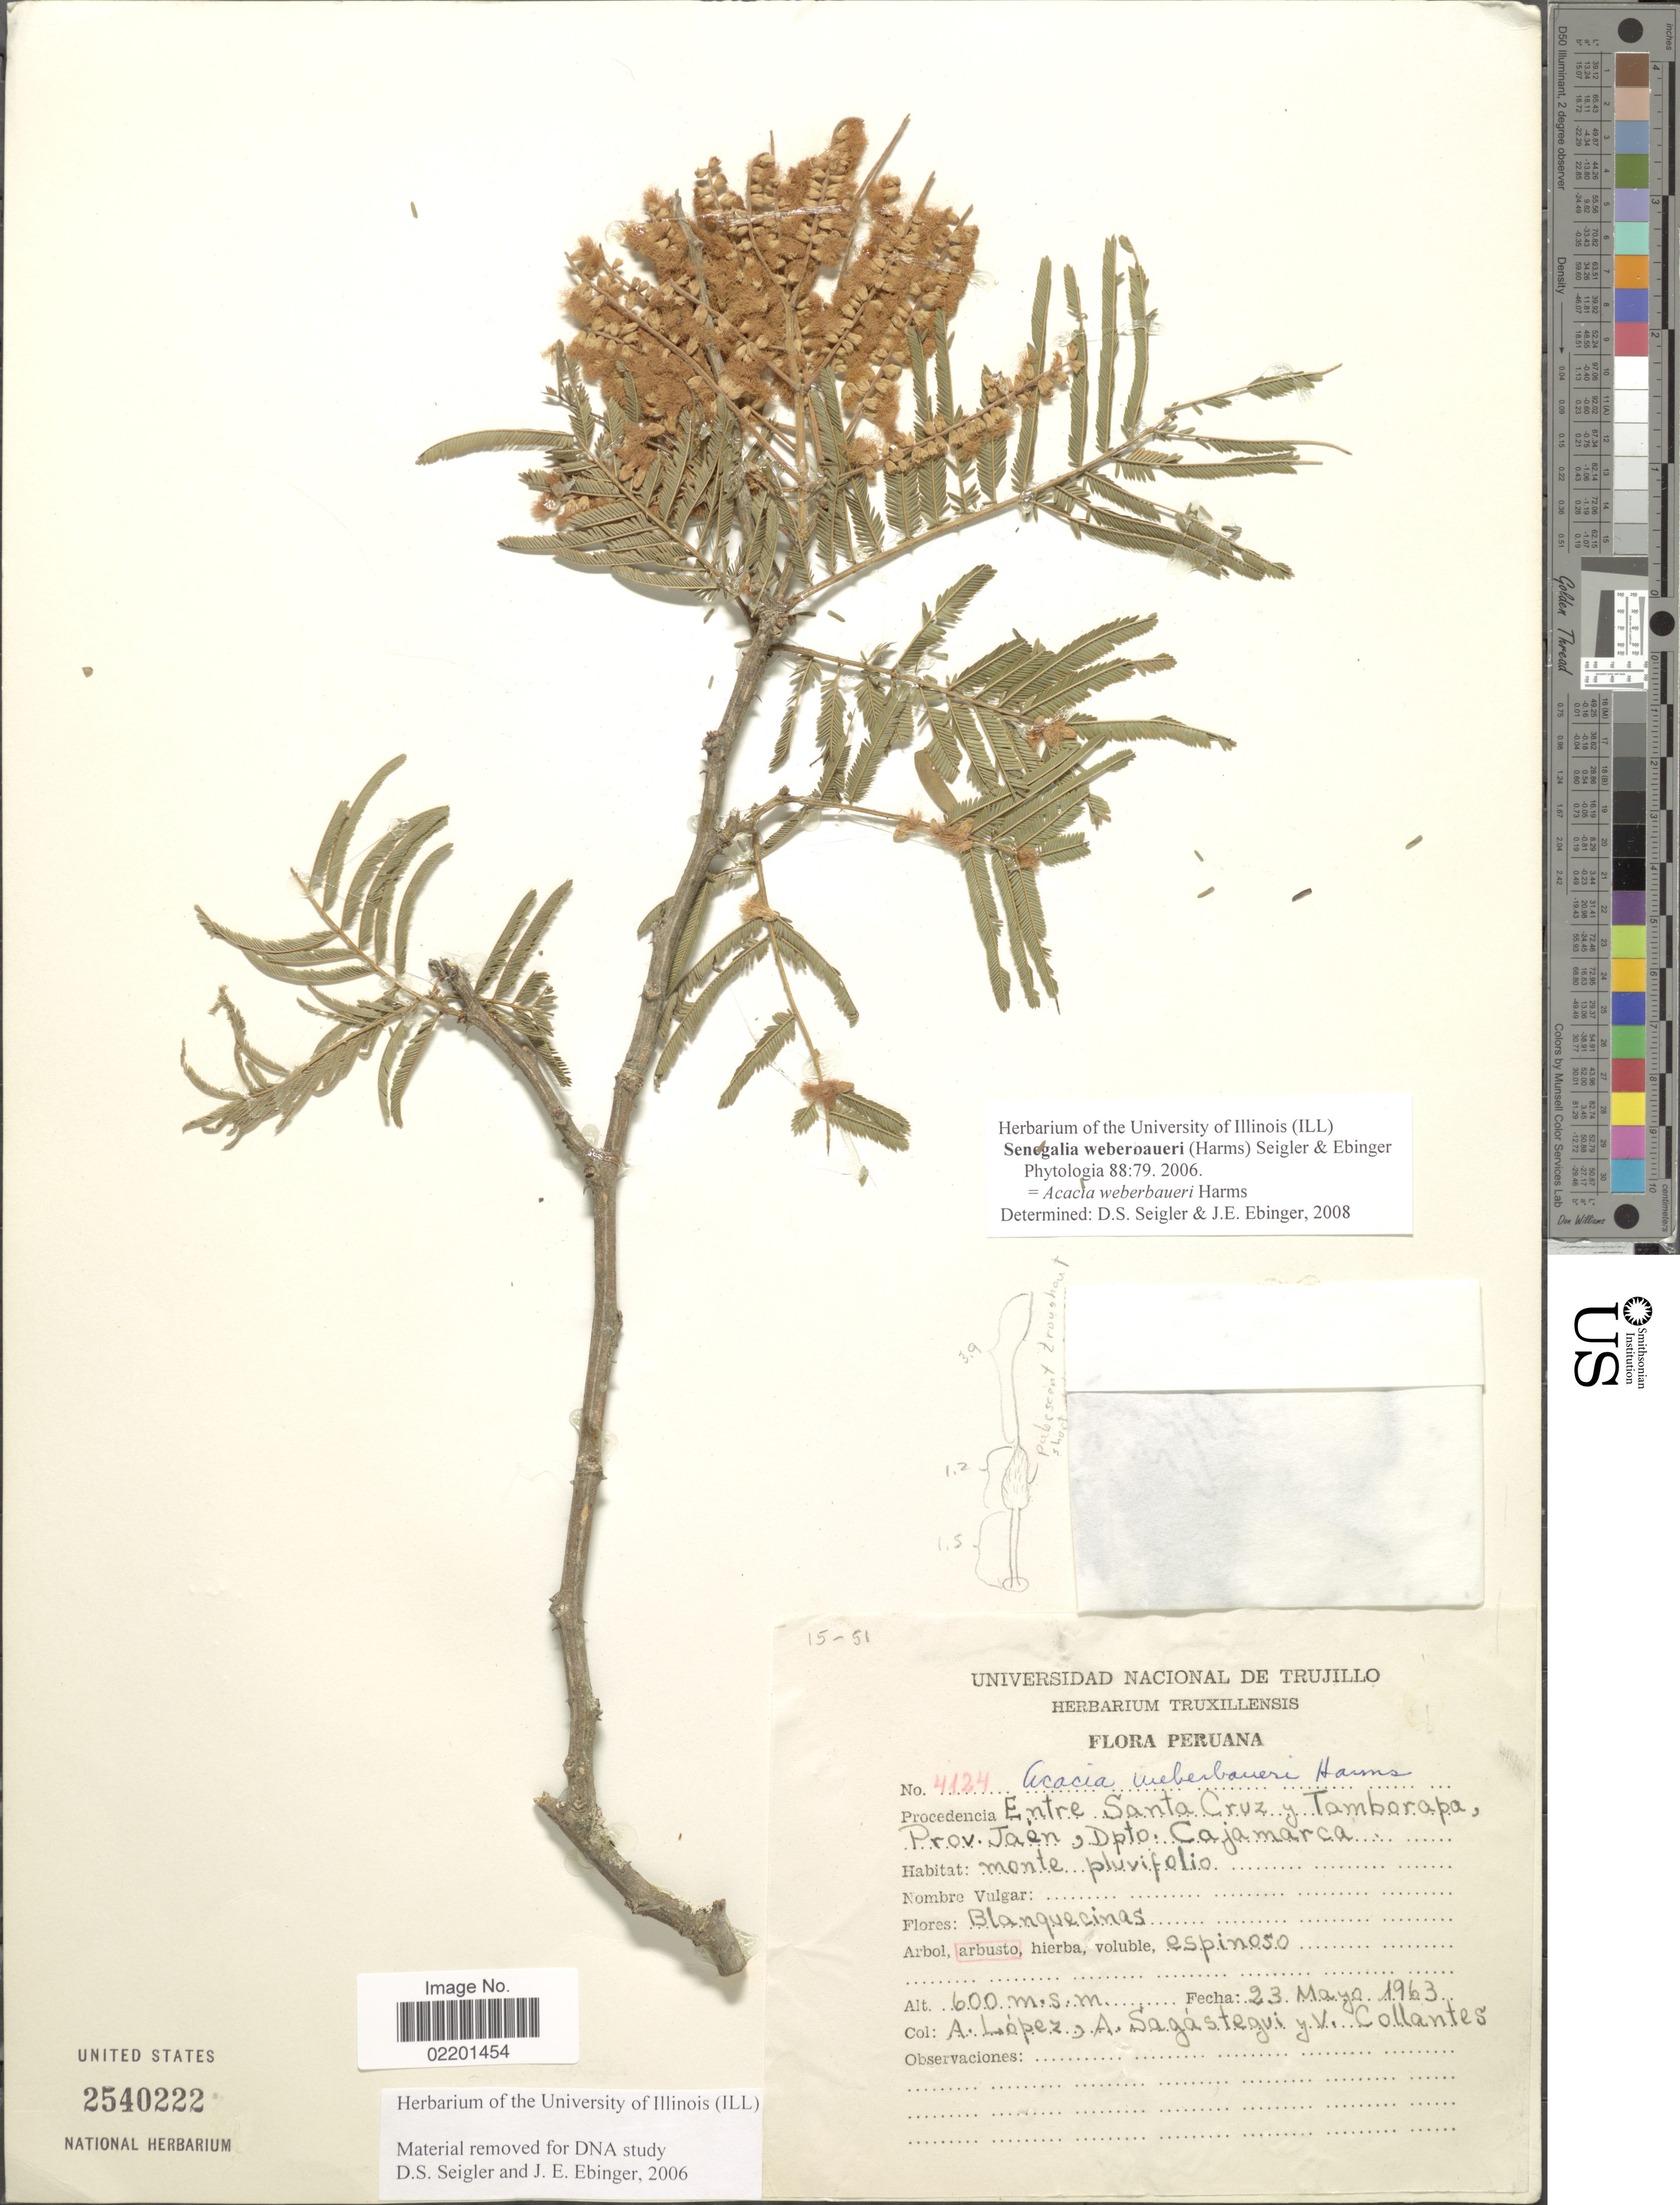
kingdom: Plantae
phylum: Tracheophyta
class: Magnoliopsida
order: Fabales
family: Fabaceae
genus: Senegalia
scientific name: Senegalia weberbaueri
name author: (Harms) Seigler & Ebinger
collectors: A. López, A. Sagástequi & V. Collantes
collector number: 4124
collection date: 1963-05-23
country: Peru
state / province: Cajamarca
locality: Entre Santa Cruz y Tamborapa, Prov. Jaen, Pdto. Cajamarca.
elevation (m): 600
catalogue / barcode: US 2540222